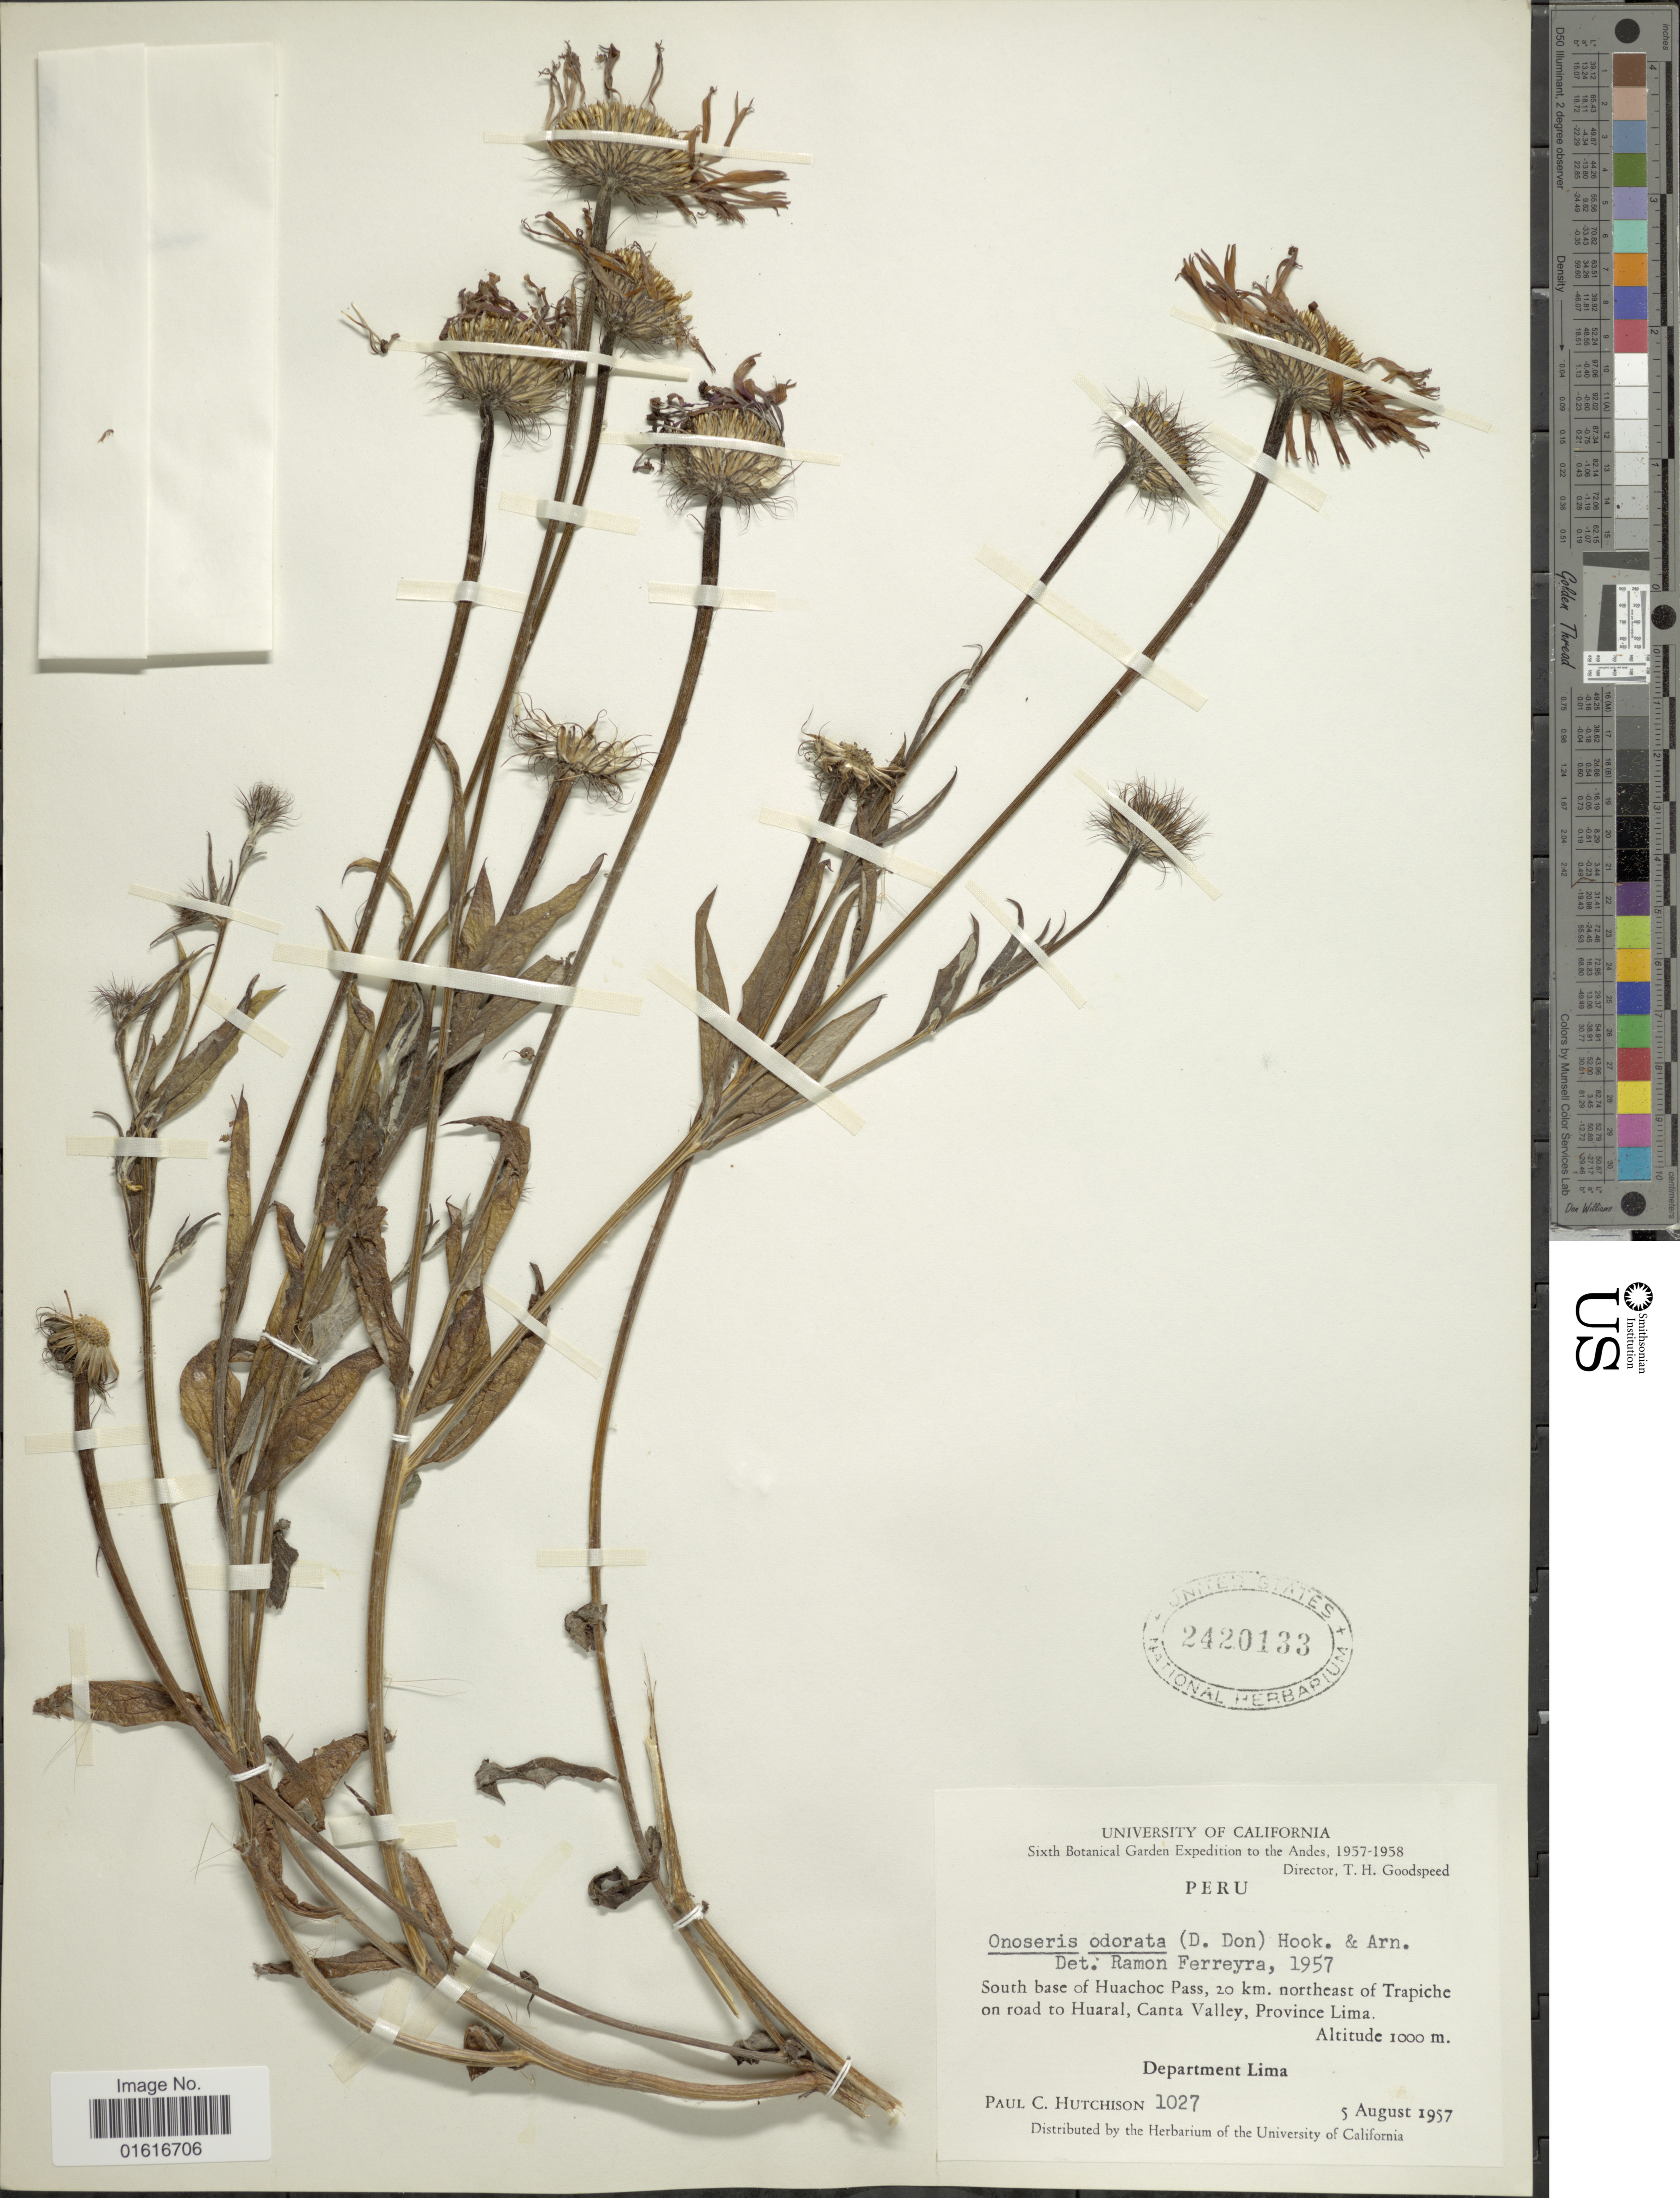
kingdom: Plantae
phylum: Tracheophyta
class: Magnoliopsida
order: Asterales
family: Asteraceae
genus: Onoseris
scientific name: Onoseris odorata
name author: (D. Don) Hook. & Arn.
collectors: P. C. Hutchison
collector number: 1027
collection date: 1957-08-05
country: Peru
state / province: Lima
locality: South base of Huachoc Pass, 20 km. northeast of Trapiche on road to Huaral, Canta Valley, Province Lima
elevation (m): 1000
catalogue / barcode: US 2420133